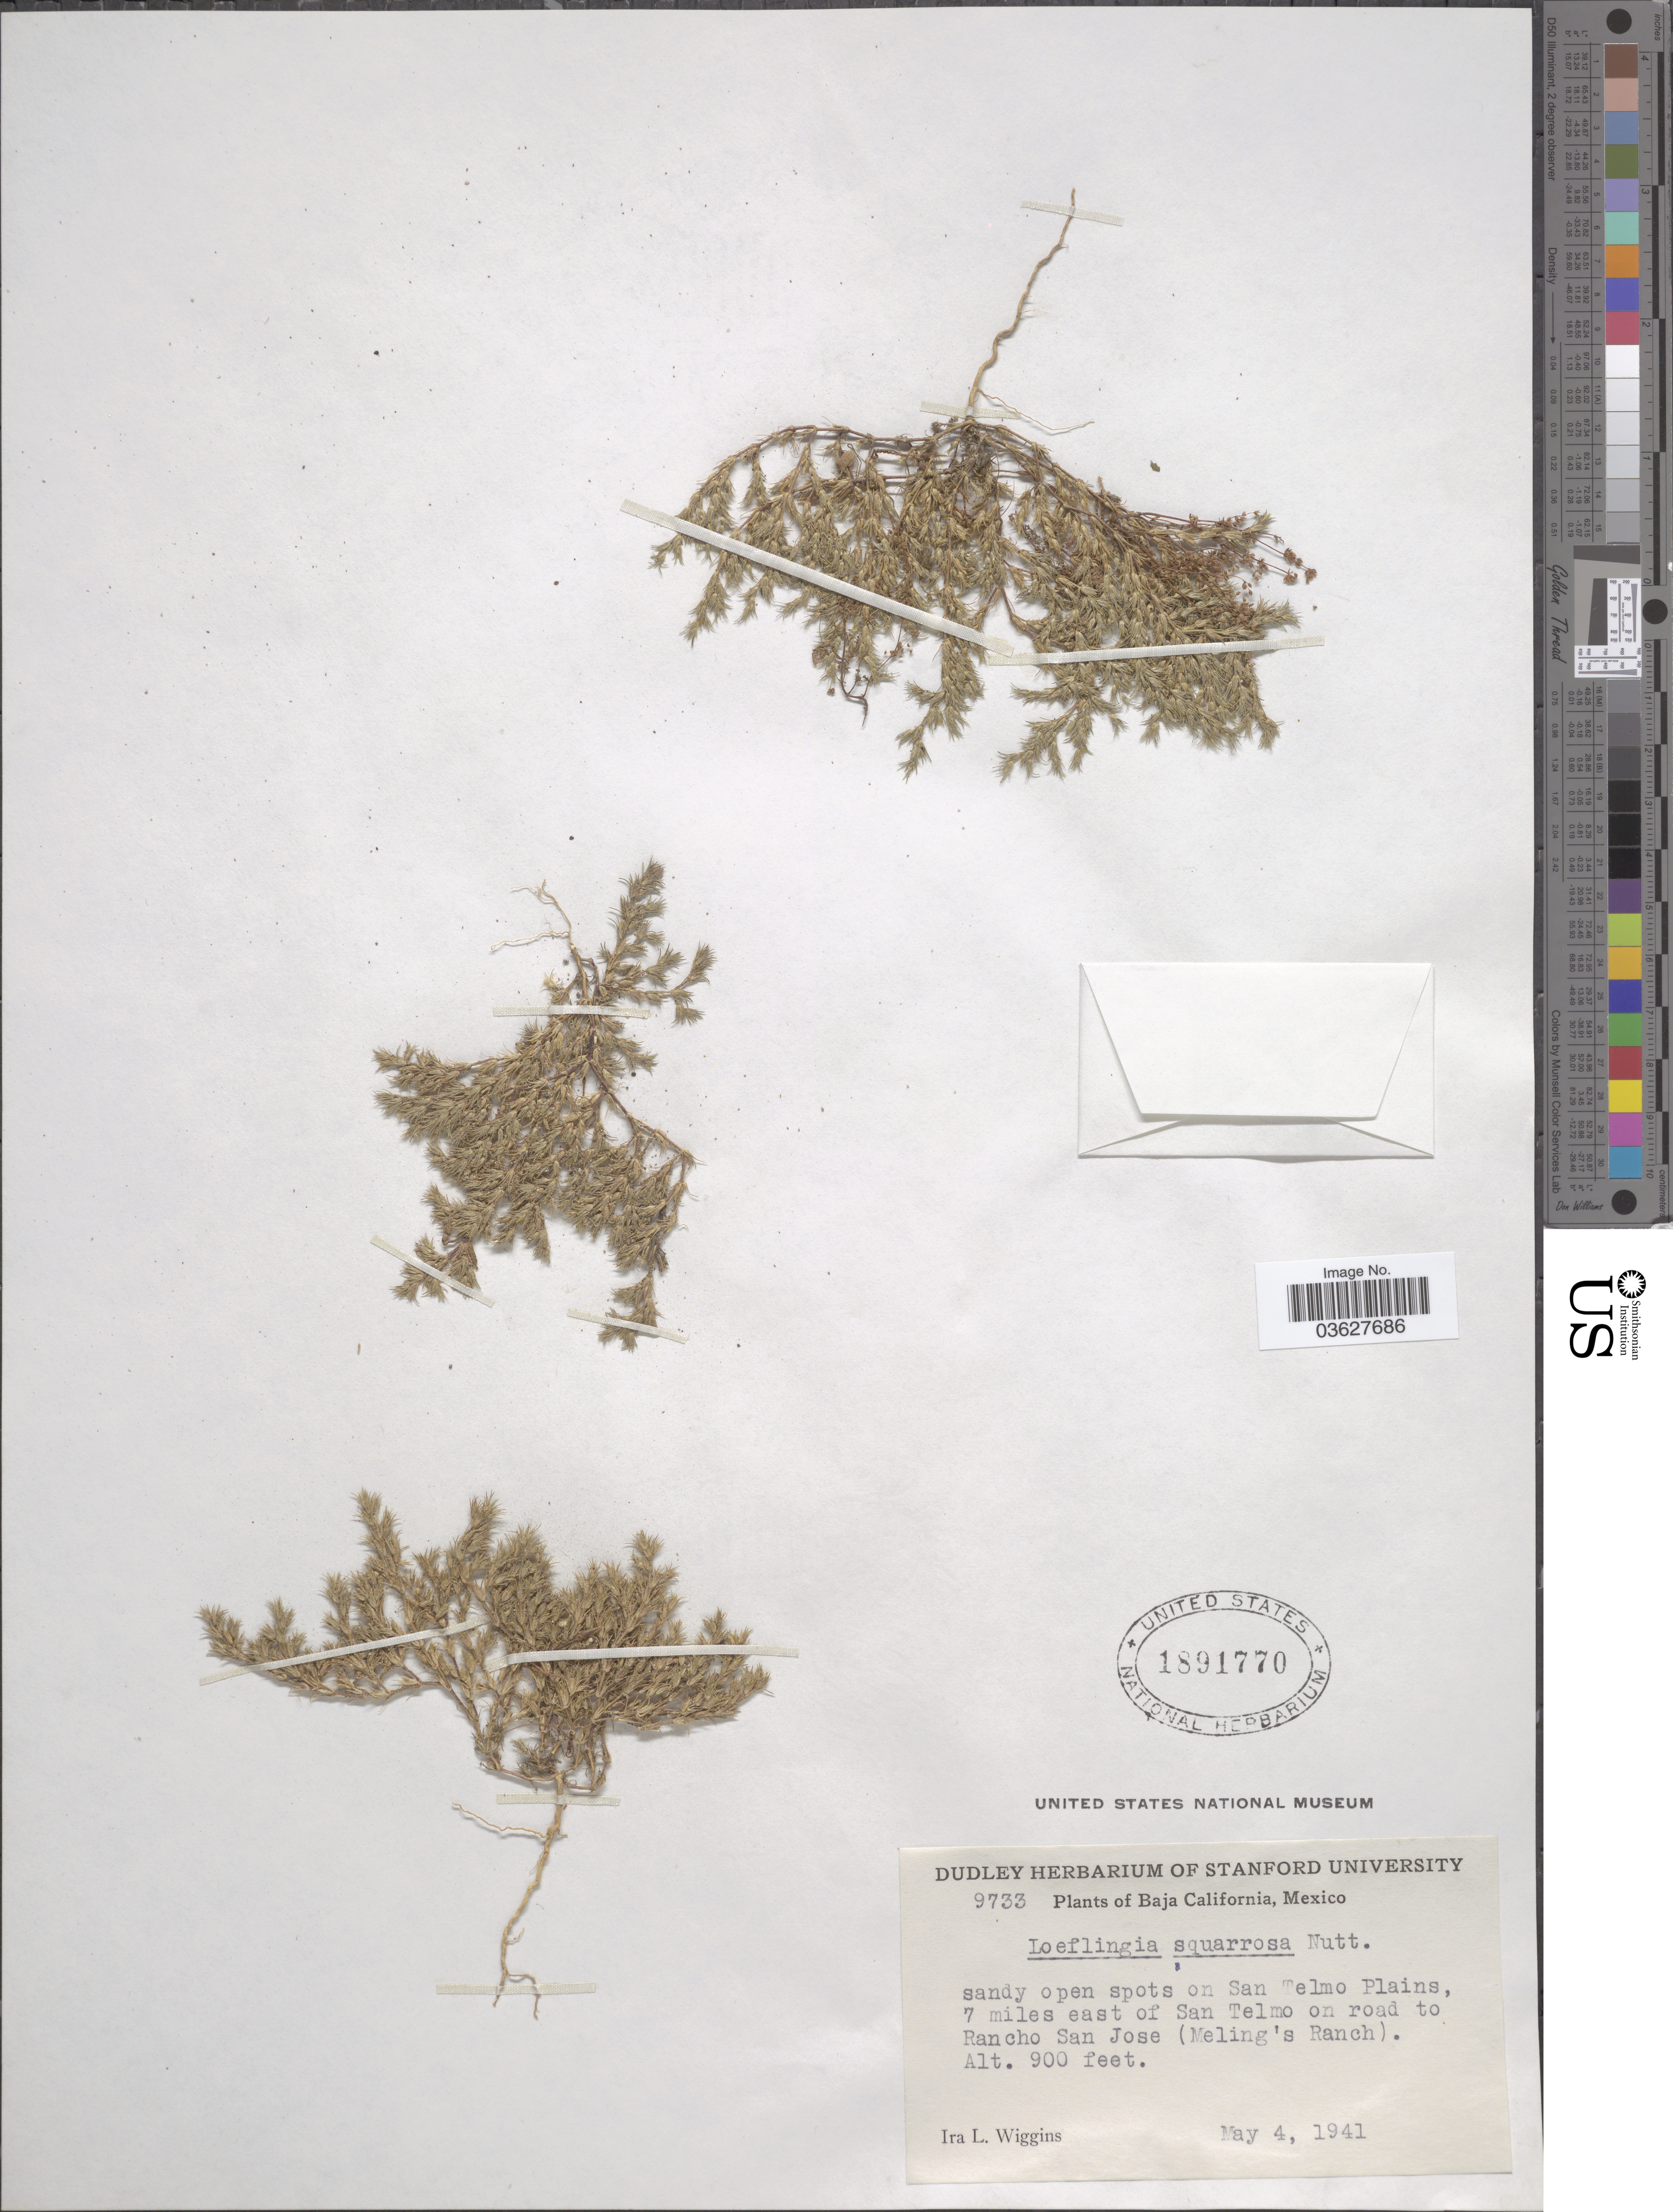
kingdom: Plantae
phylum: Tracheophyta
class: Magnoliopsida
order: Caryophyllales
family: Caryophyllaceae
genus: Loeflingia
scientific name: Loeflingia sp.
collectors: I. L. Wiggins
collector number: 9733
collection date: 1941-05-04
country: Mexico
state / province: Baja California Norte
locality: Sandy open spots on San Telmo Plains, 7 miles east of San Telmo on road to Rancho San Jose (Meling's Ranch).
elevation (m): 274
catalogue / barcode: US 1891770